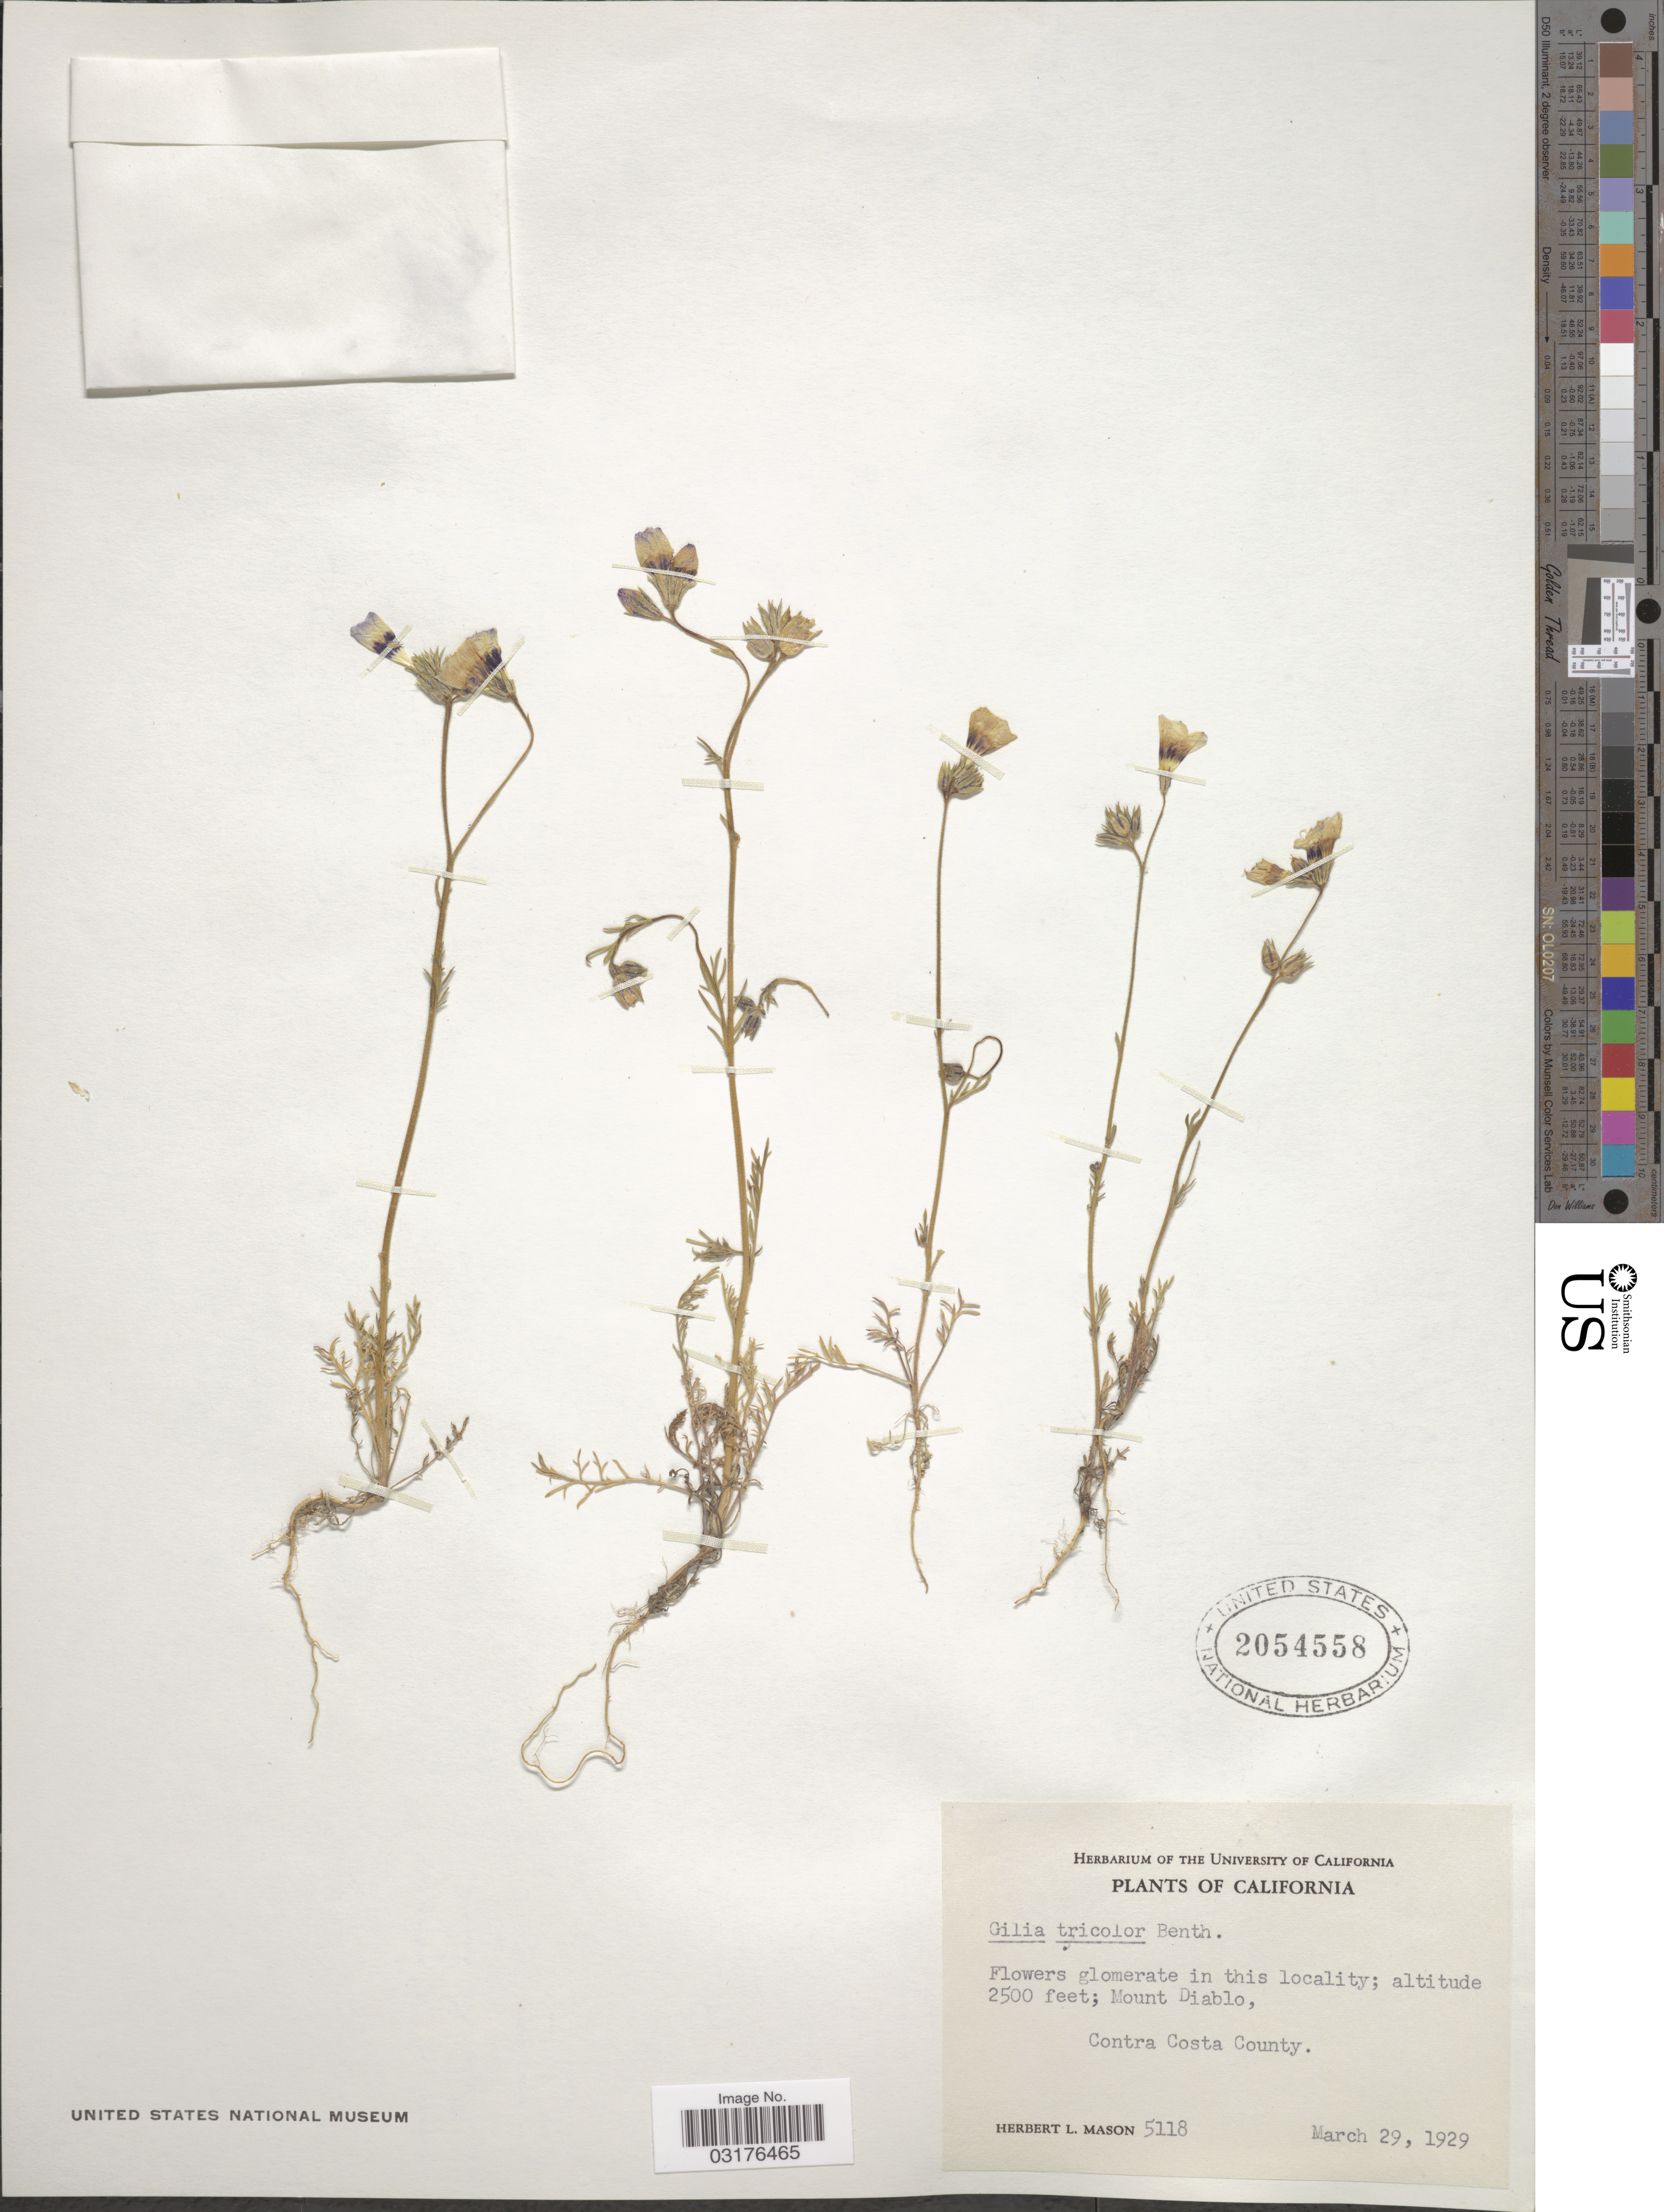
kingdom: Plantae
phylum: Tracheophyta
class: Magnoliopsida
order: Ericales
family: Polemoniaceae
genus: Gilia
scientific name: Gilia tricolor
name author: Benth.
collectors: H. L. Mason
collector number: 5118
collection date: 1929-03-29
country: United States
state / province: California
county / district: Contra Costa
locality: Mount Diablo, Contra Costa County.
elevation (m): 762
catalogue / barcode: US 2054558